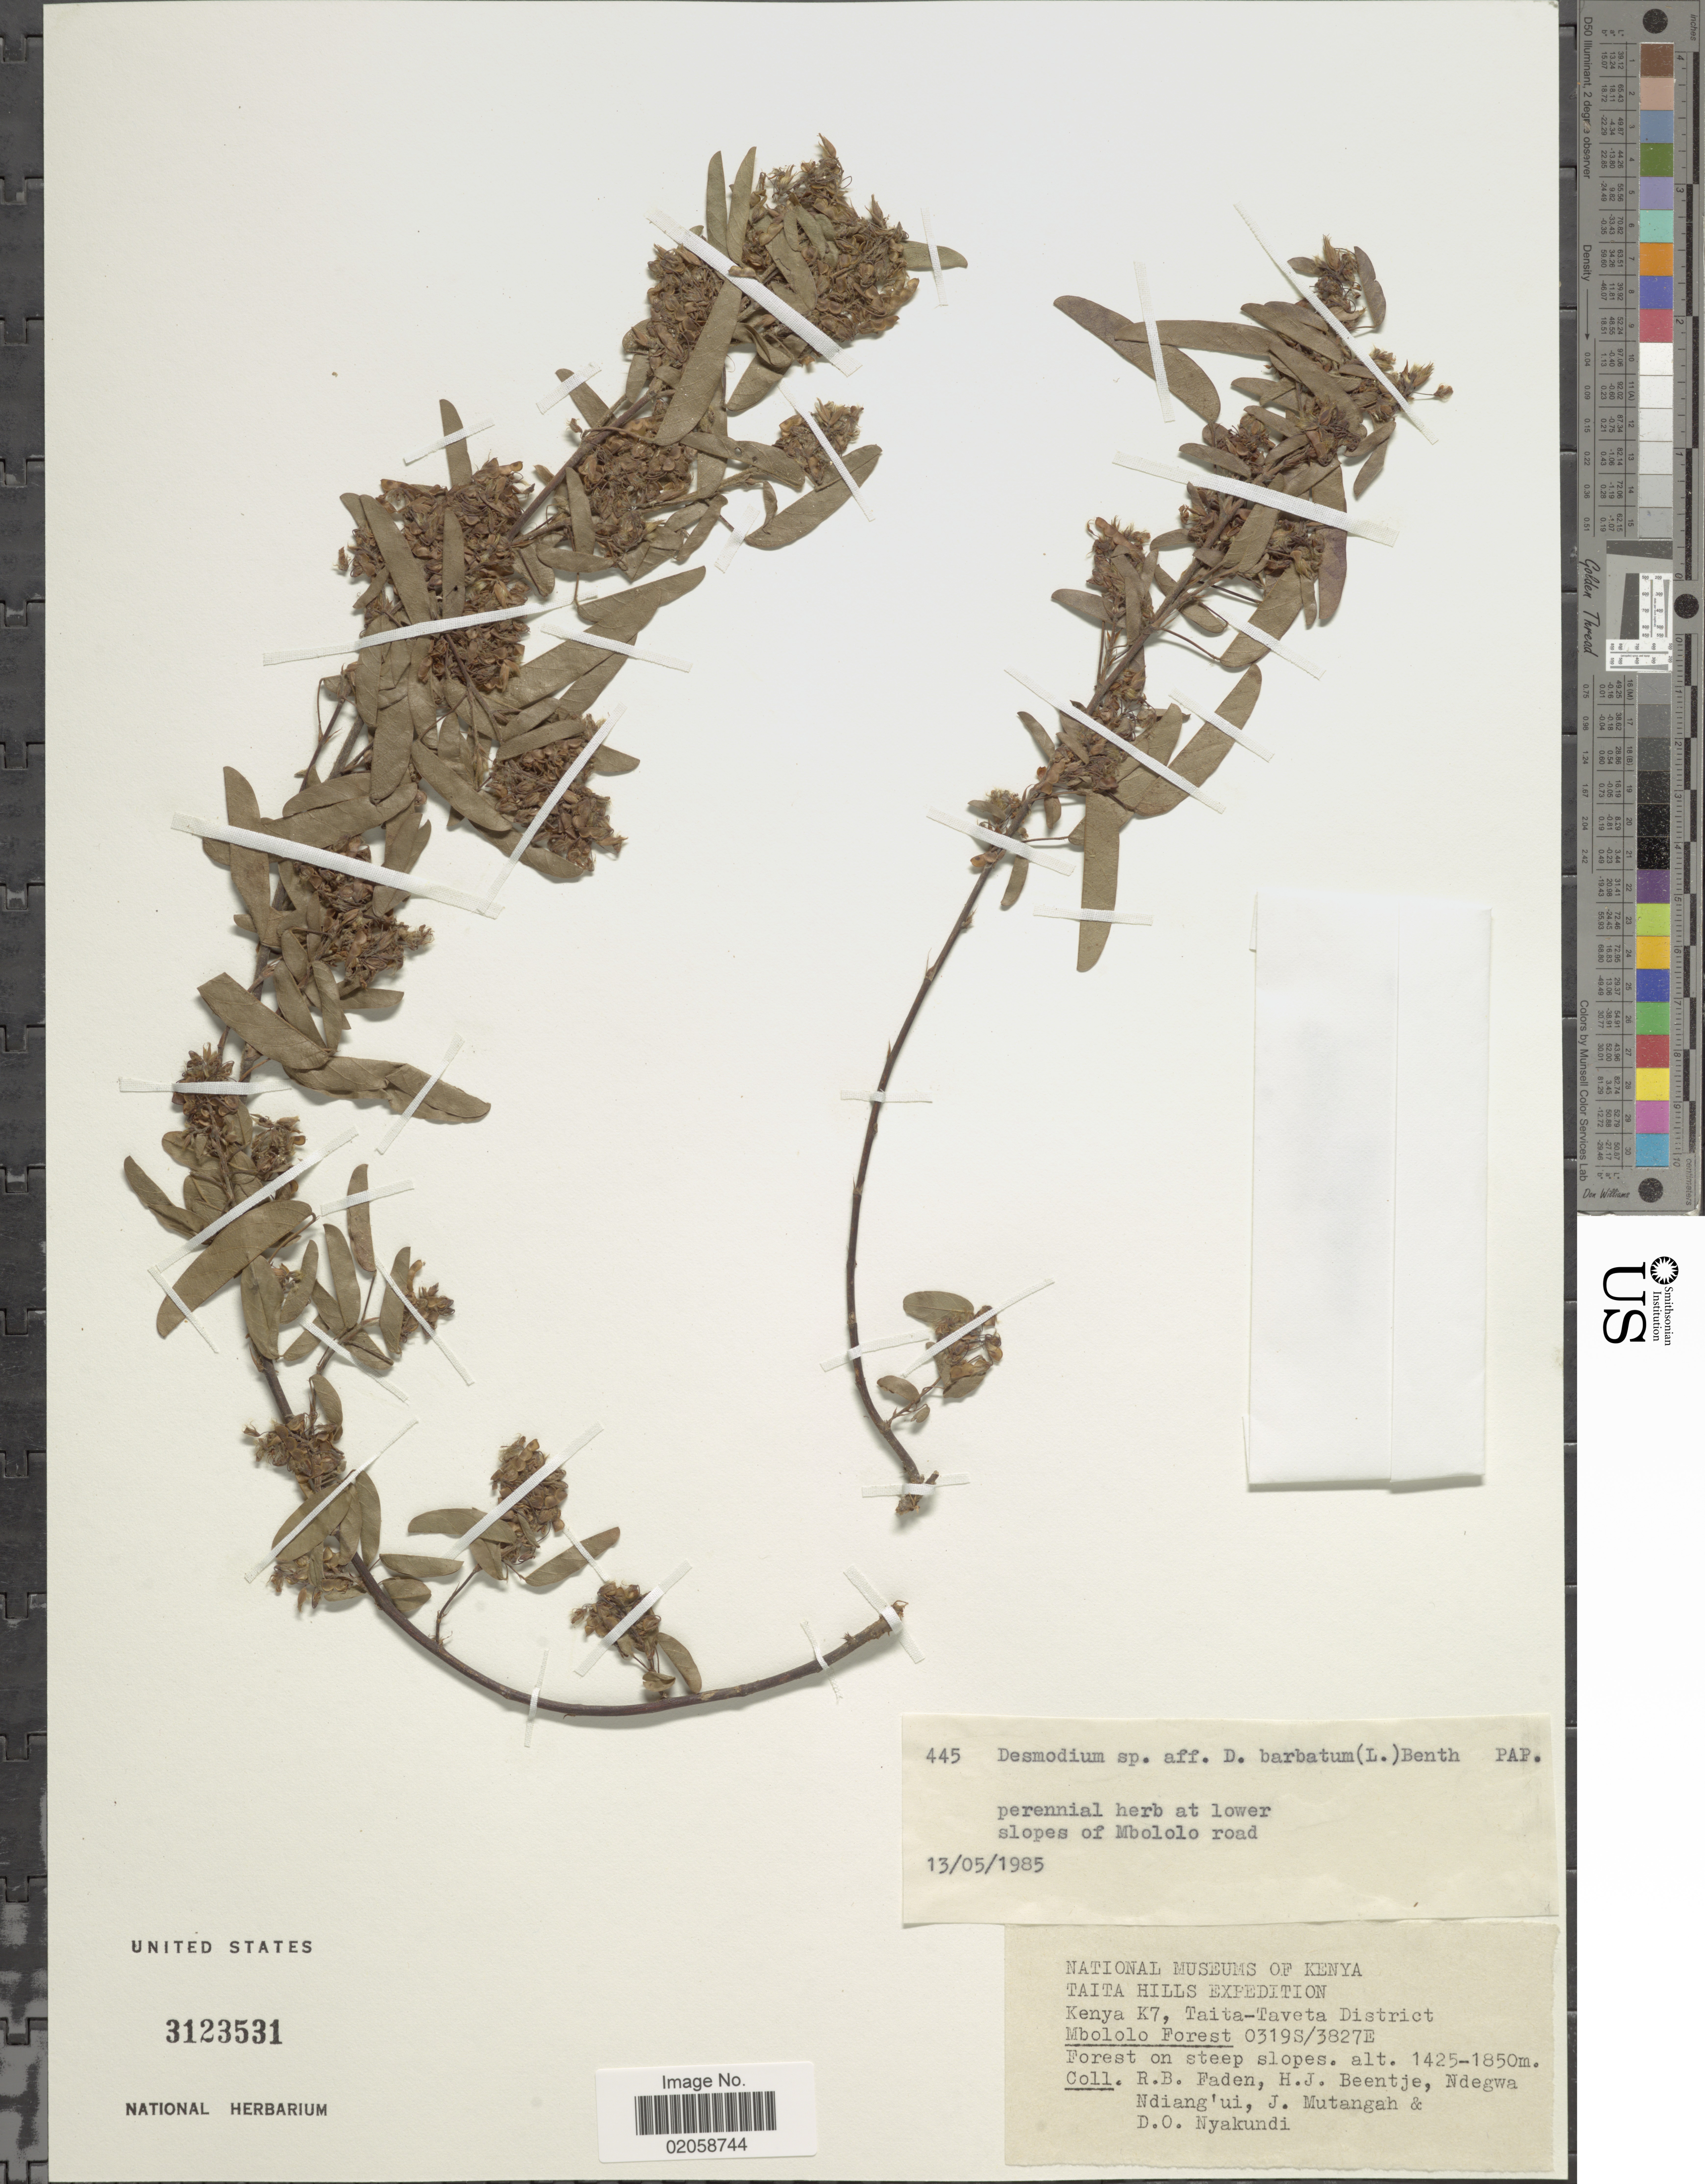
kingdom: Plantae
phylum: Tracheophyta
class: Magnoliopsida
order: Fabales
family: Fabaceae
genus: Grona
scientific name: Grona barbata var. dimorpha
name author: (Welw. ex Baker) H. Ohashi & K. Ohashi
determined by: Strong, Mark T., (BOT), Smithsonian Institution - National Museum of Natural History (UNITED STATES)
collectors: R. B. Faden, H. J. Beentje, Ndegwa Ndiang'ui, J. Mutangah & D. Nyakundi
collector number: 445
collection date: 1985-05-13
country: Kenya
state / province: Taita Taveta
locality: Taita- Taveta District. Mbololo Forest, slopes of Mbololo road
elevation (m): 1425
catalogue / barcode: US 3123531